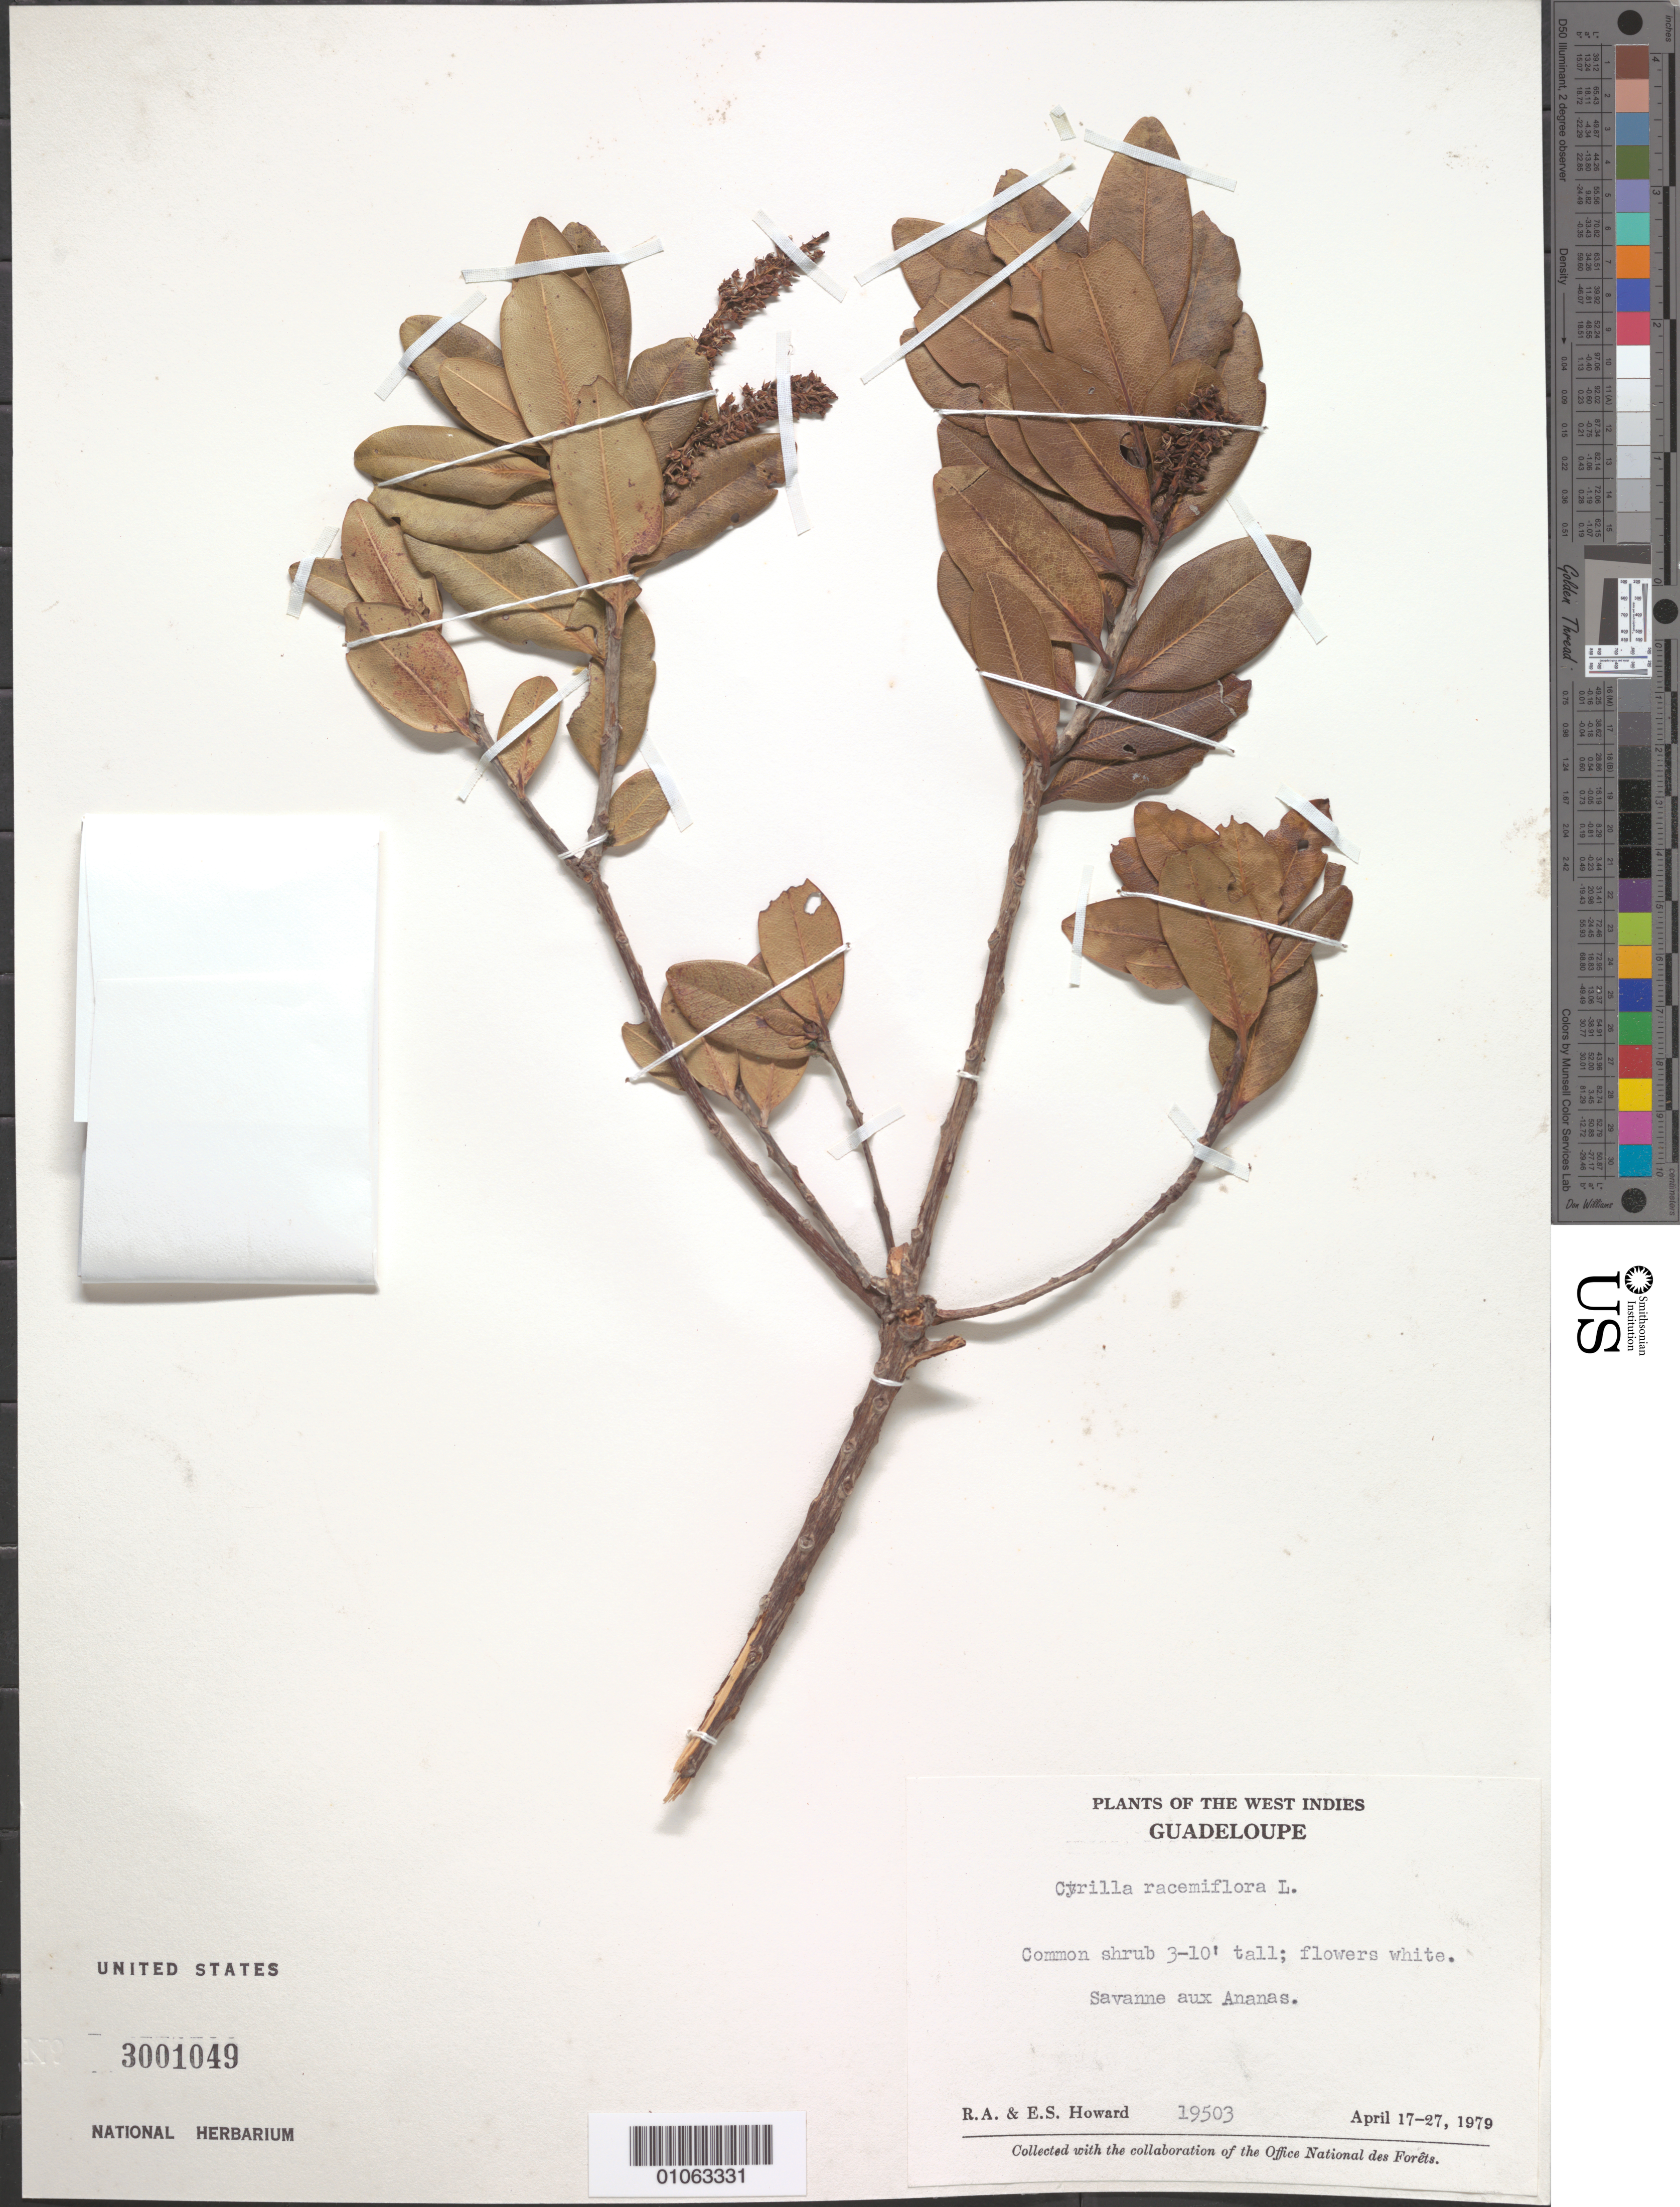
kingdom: Plantae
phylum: Tracheophyta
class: Magnoliopsida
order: Ericales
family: Cyrillaceae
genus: Cyrilla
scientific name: Cyrilla racemiflora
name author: L.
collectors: R. A. Howard & E. S. Howard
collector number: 19503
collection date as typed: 17 Apr 1979 to 27 Apr 199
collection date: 1799-04-27/1979-04-17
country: Guadeloupe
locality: Savanne aux Ananas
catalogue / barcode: US 3001049